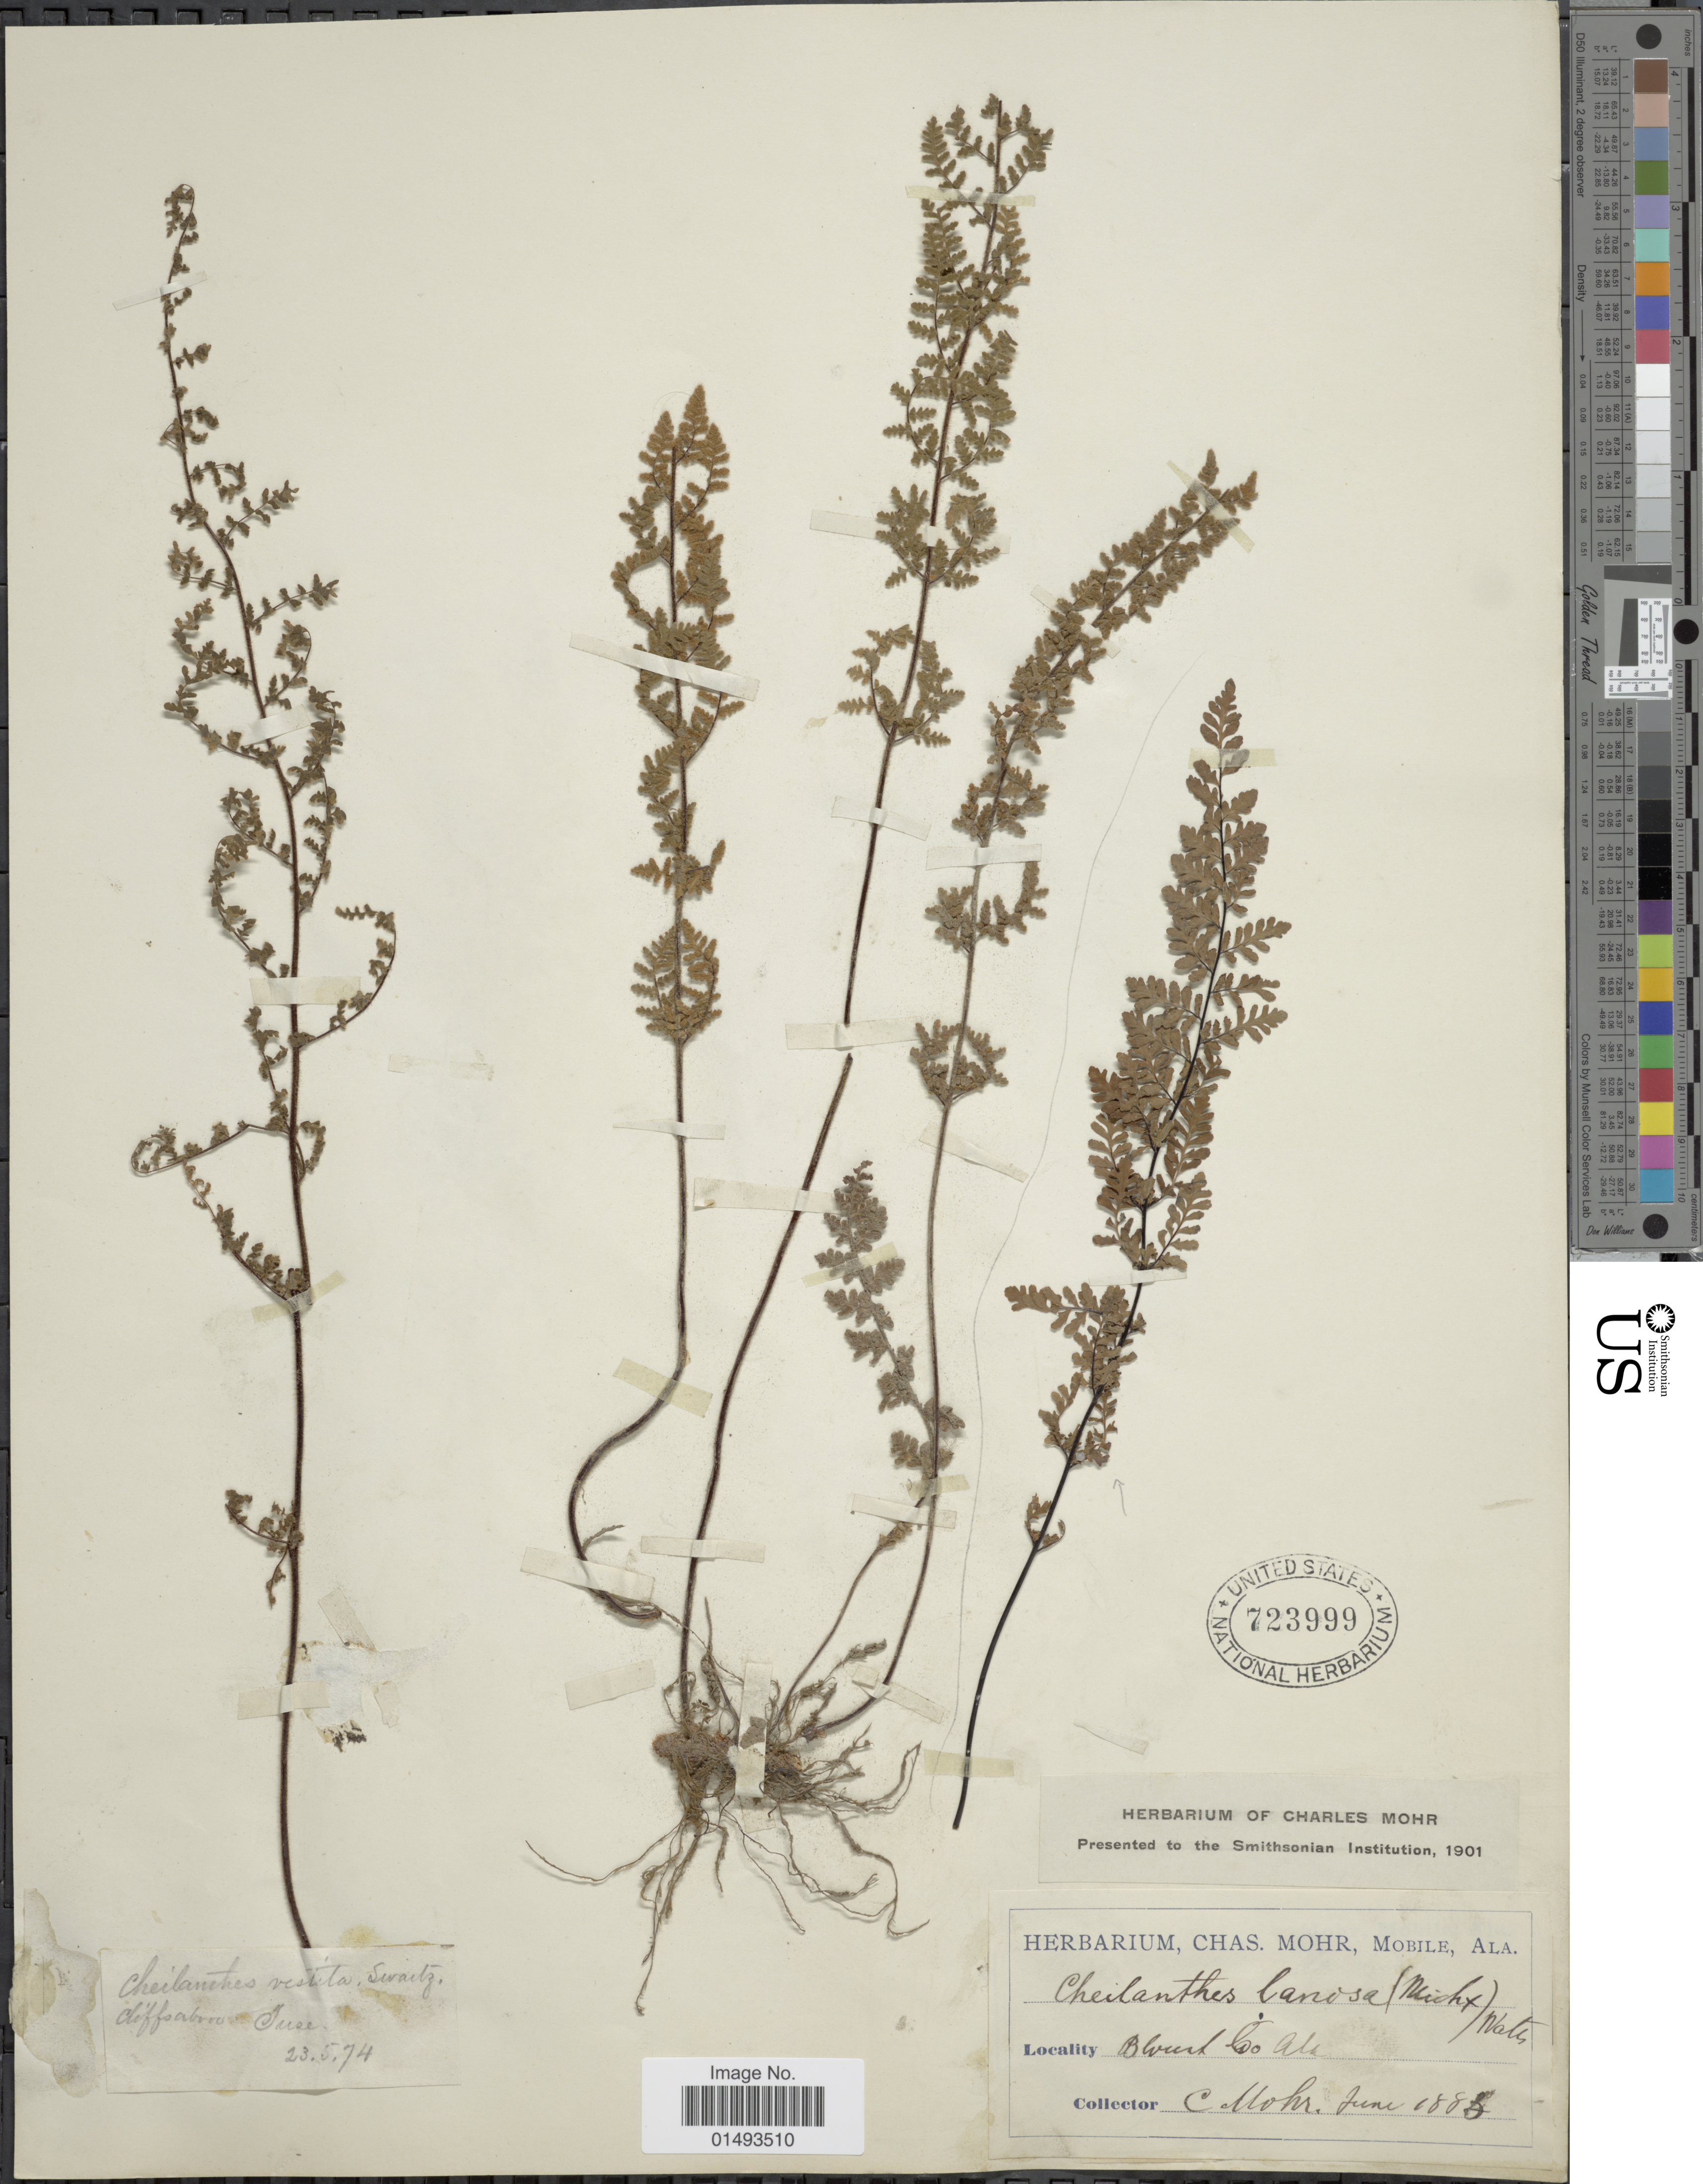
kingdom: Plantae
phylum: Tracheophyta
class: Polypodiopsida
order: Polypodiales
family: Pteridaceae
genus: Myriopteris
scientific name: Myriopteris lanosa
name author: (Michx.) Grusz & Windham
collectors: C. T. Mohr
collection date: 1883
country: United States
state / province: Alabama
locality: Blount Co.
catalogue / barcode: US 723999